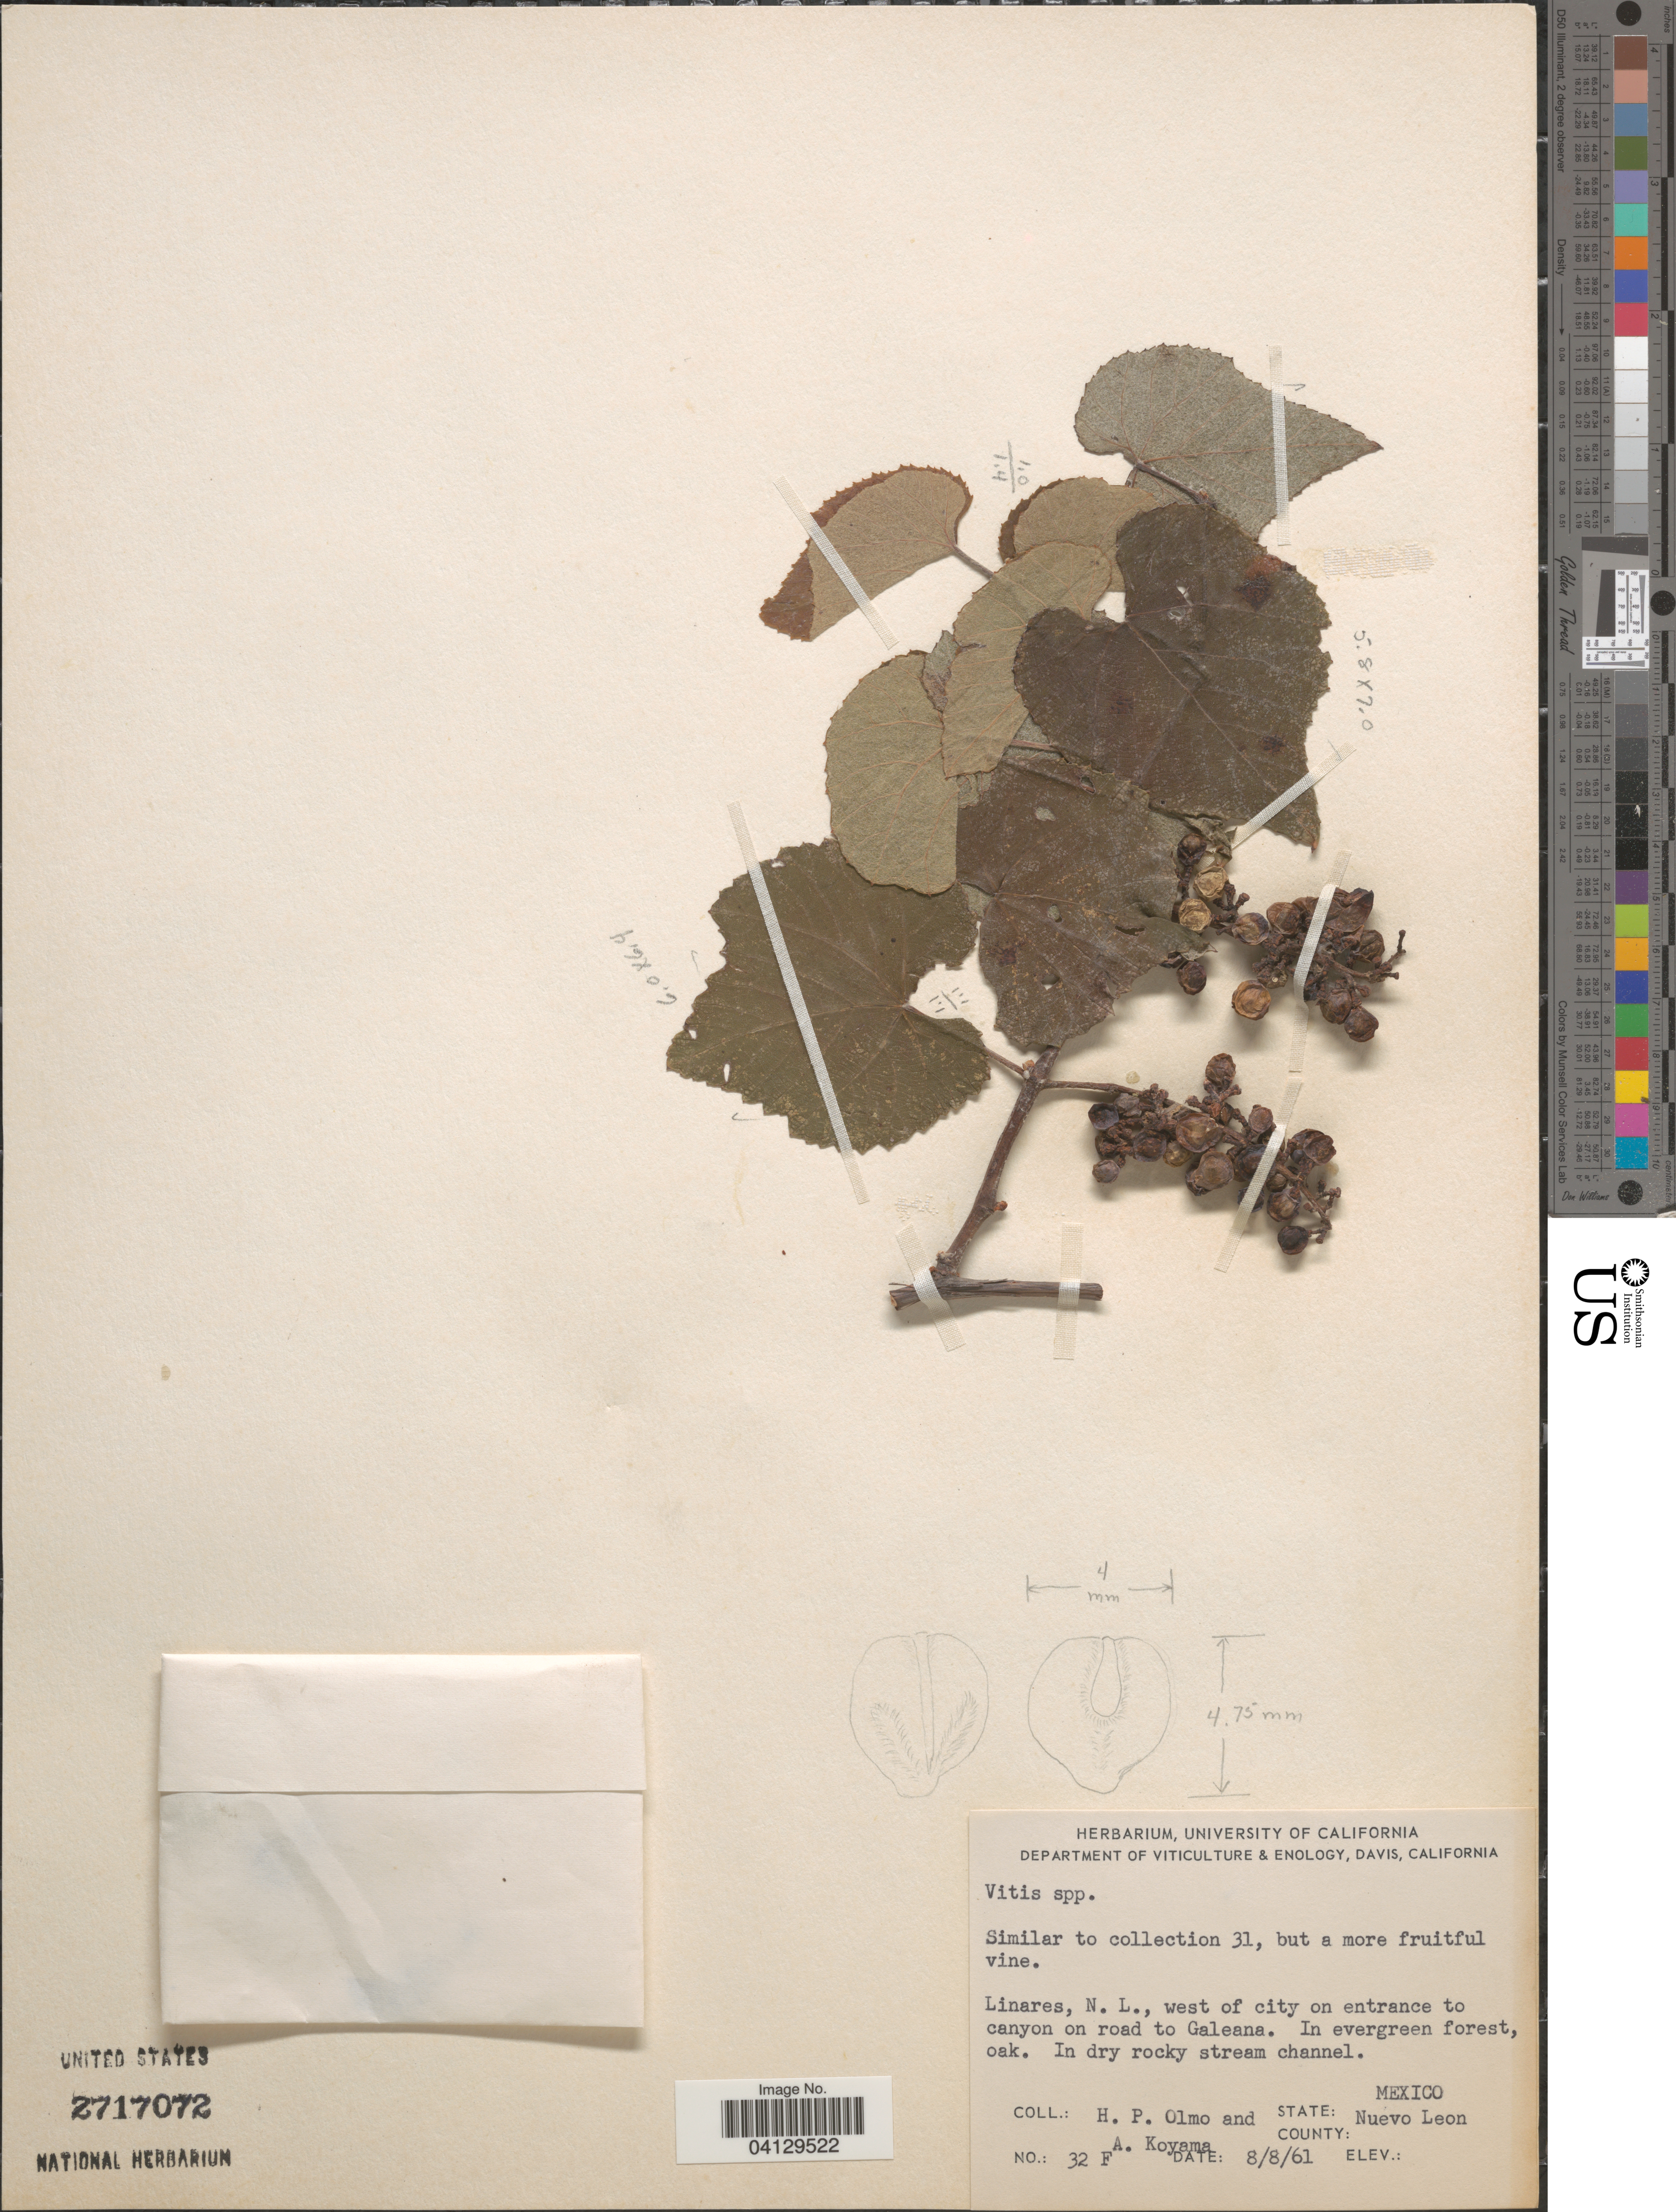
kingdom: Plantae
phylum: Tracheophyta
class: Magnoliopsida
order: Vitales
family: Vitaceae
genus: Vitis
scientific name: Vitis sp.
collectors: H. Olmo & A. Koyama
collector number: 32F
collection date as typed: Transcribed d/m/y: 8/8/61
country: Mexico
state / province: Nuevo León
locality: Linares, west of city on entrance to canyon on road to Galeana.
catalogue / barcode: US 2717072